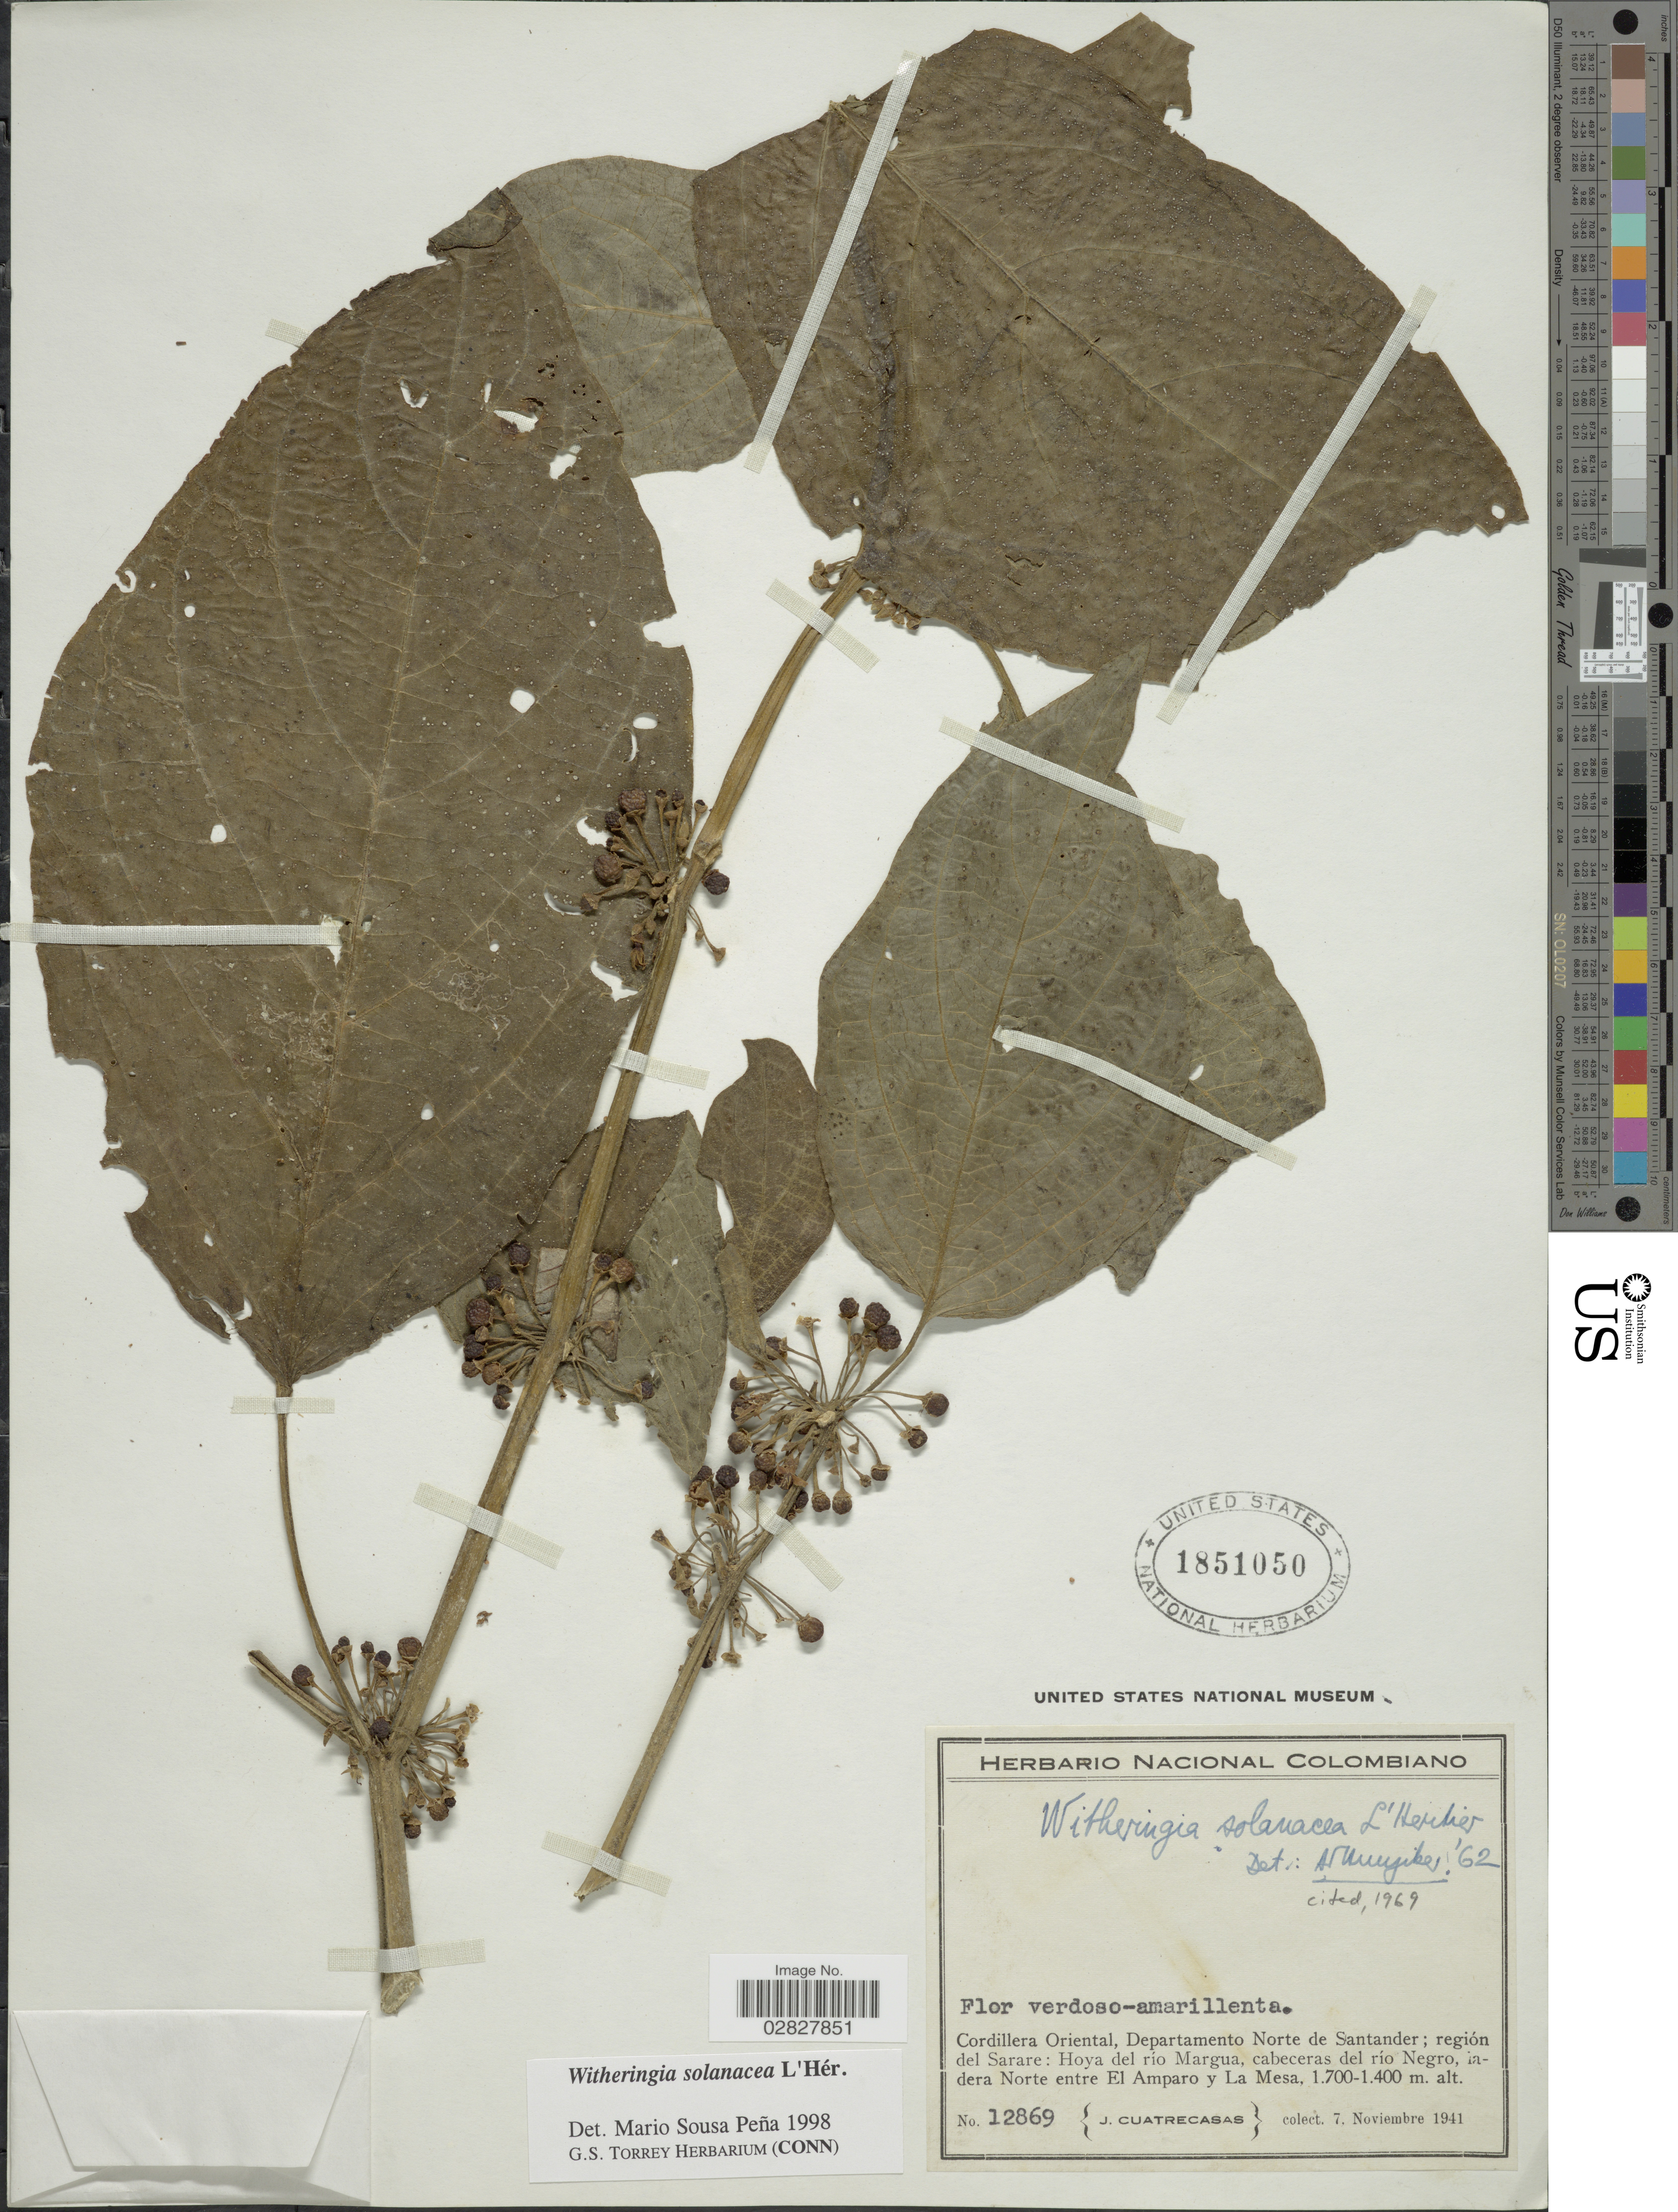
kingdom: Plantae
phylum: Tracheophyta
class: Magnoliopsida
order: Solanales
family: Solanaceae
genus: Witheringia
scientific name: Witheringia solanacea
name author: L'Hér.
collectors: J. Cuatrecasas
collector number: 12869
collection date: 1941-11-07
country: Colombia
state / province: Norte de Santander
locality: Cordillera Oriental, Departamento Norte de Santander; región del Sarare: Hoya del río Margua, cabeceras del río Negro, ladera Norte entre El Emparo y La Mesa.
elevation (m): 1400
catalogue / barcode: US 1851050